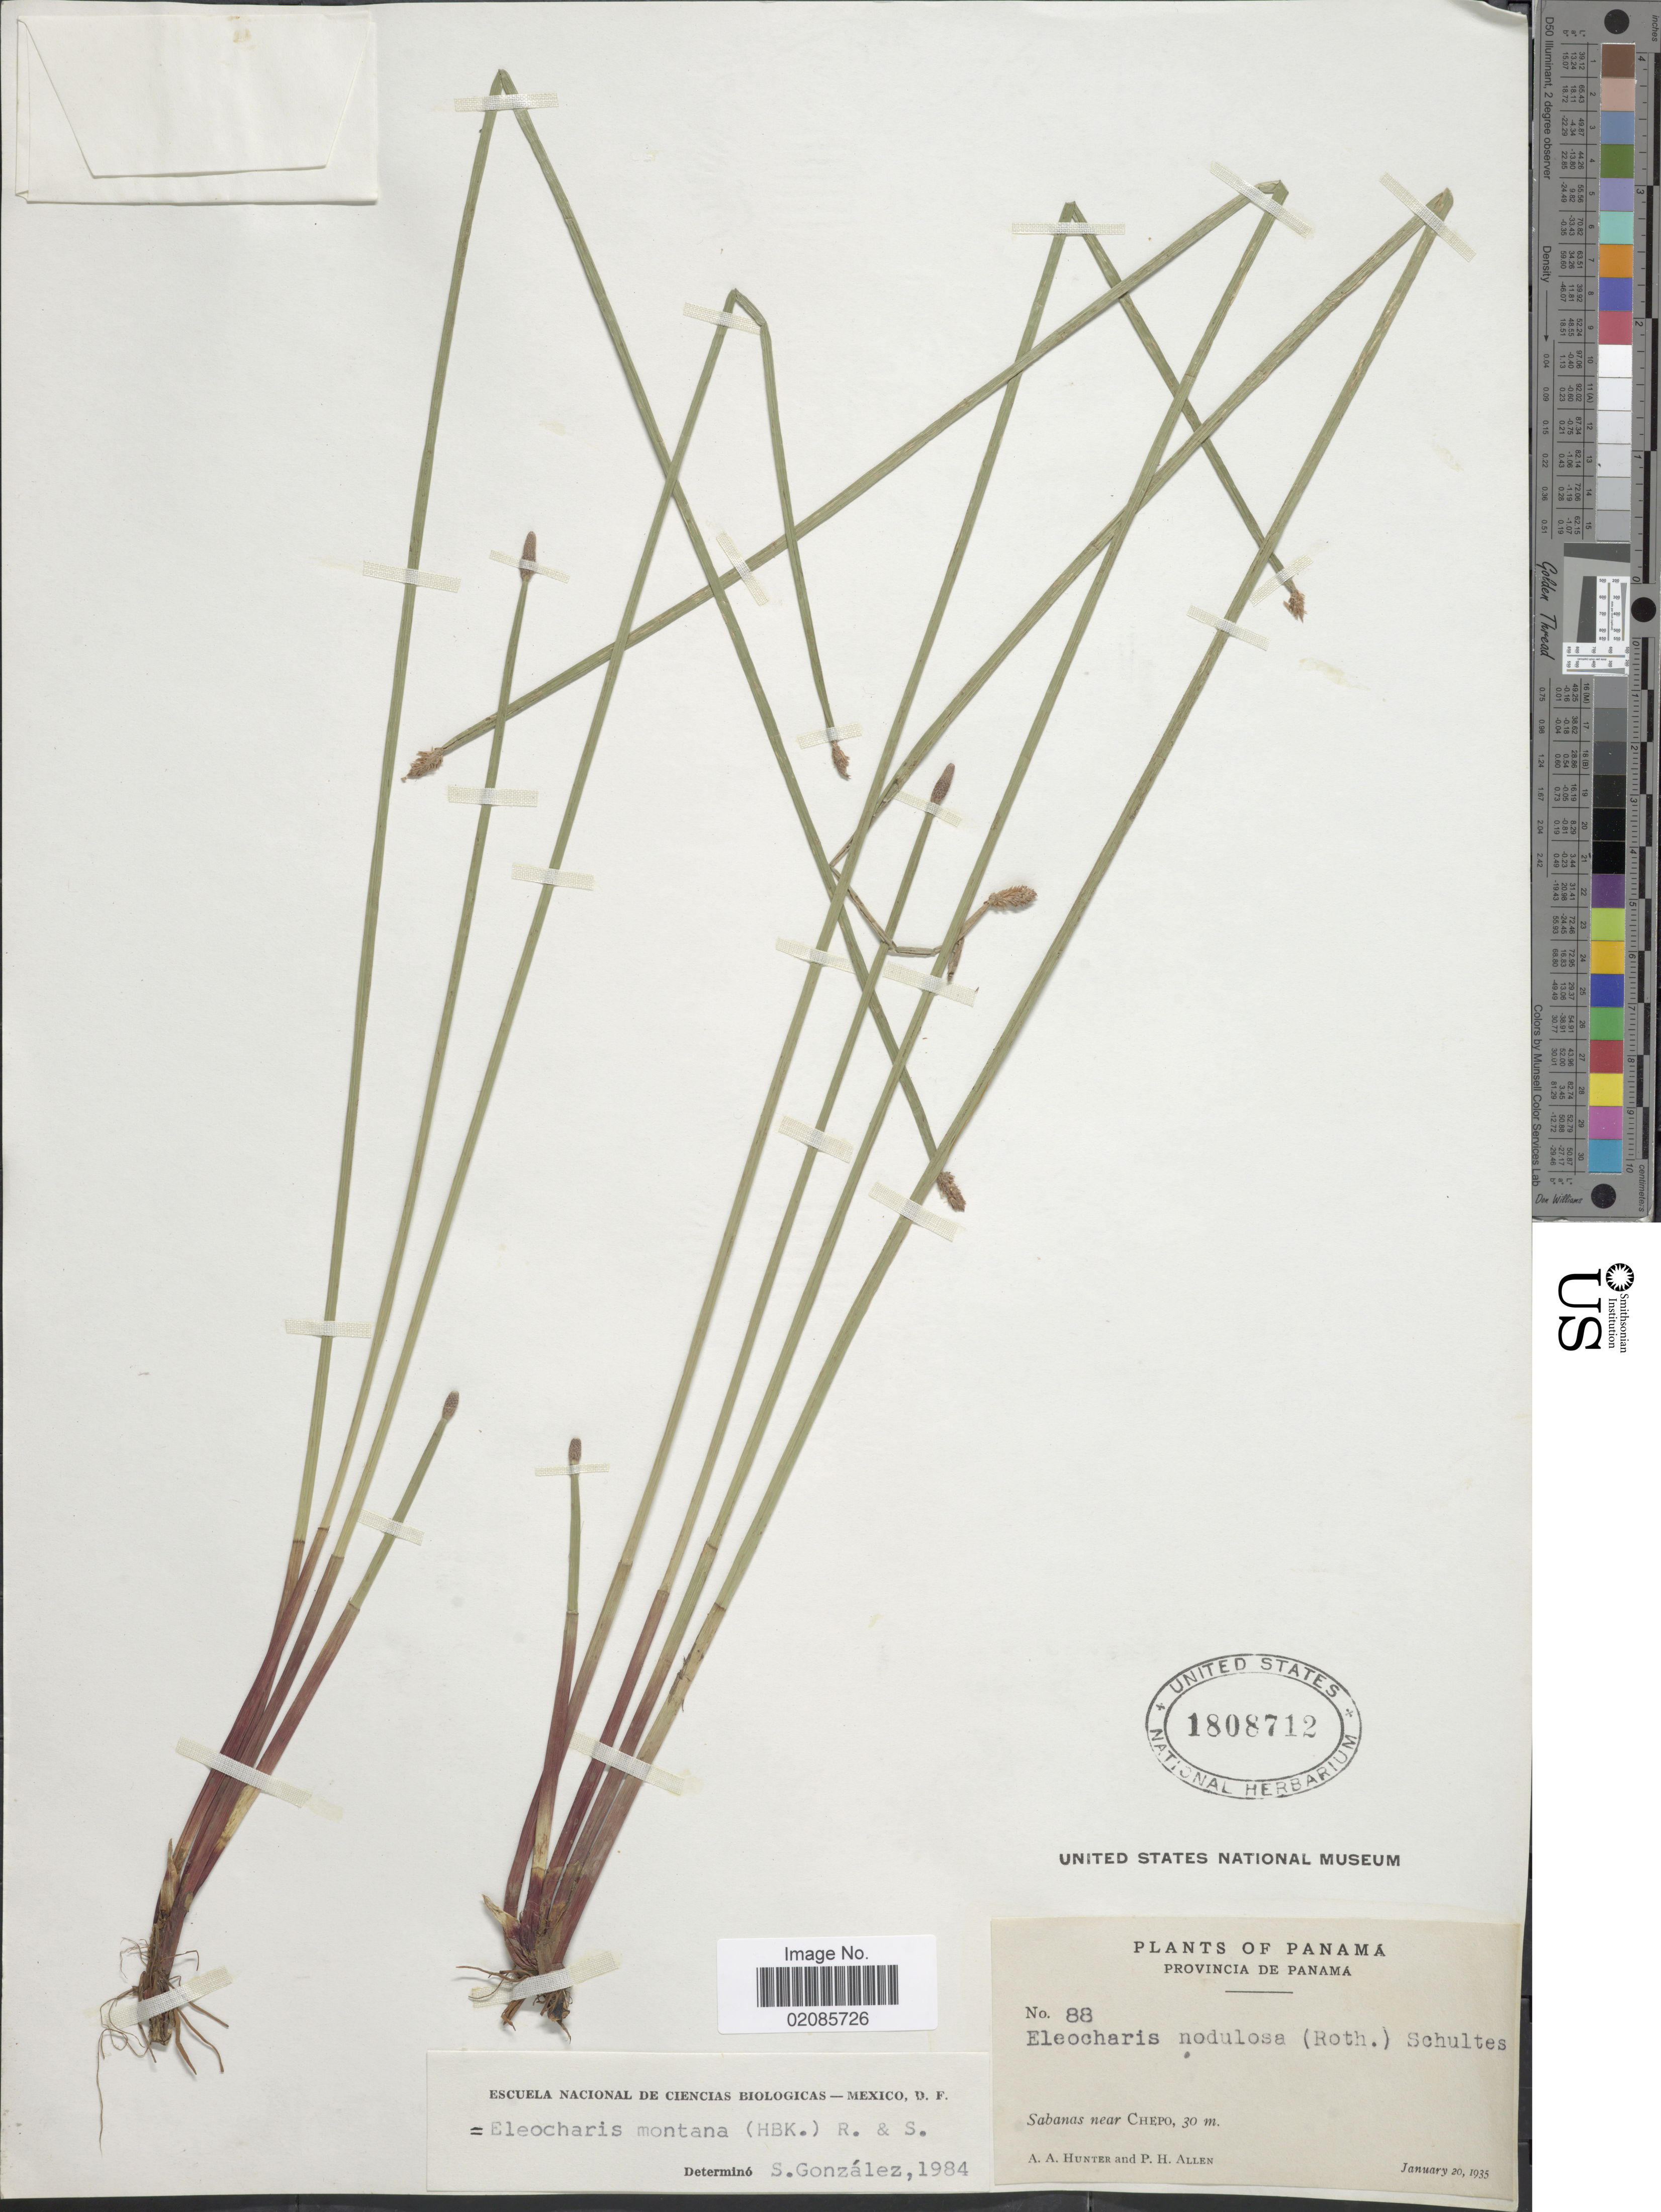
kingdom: Plantae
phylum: Tracheophyta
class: Liliopsida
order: Poales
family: Cyperaceae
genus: Eleocharis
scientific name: Eleocharis montana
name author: (Kunth) Roem. & Schult.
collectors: A. Hunter & P. H. Allen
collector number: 88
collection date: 1935-01-20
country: Panama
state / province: Panamá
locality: Sabanas near Chepo.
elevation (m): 30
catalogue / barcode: US 1808712